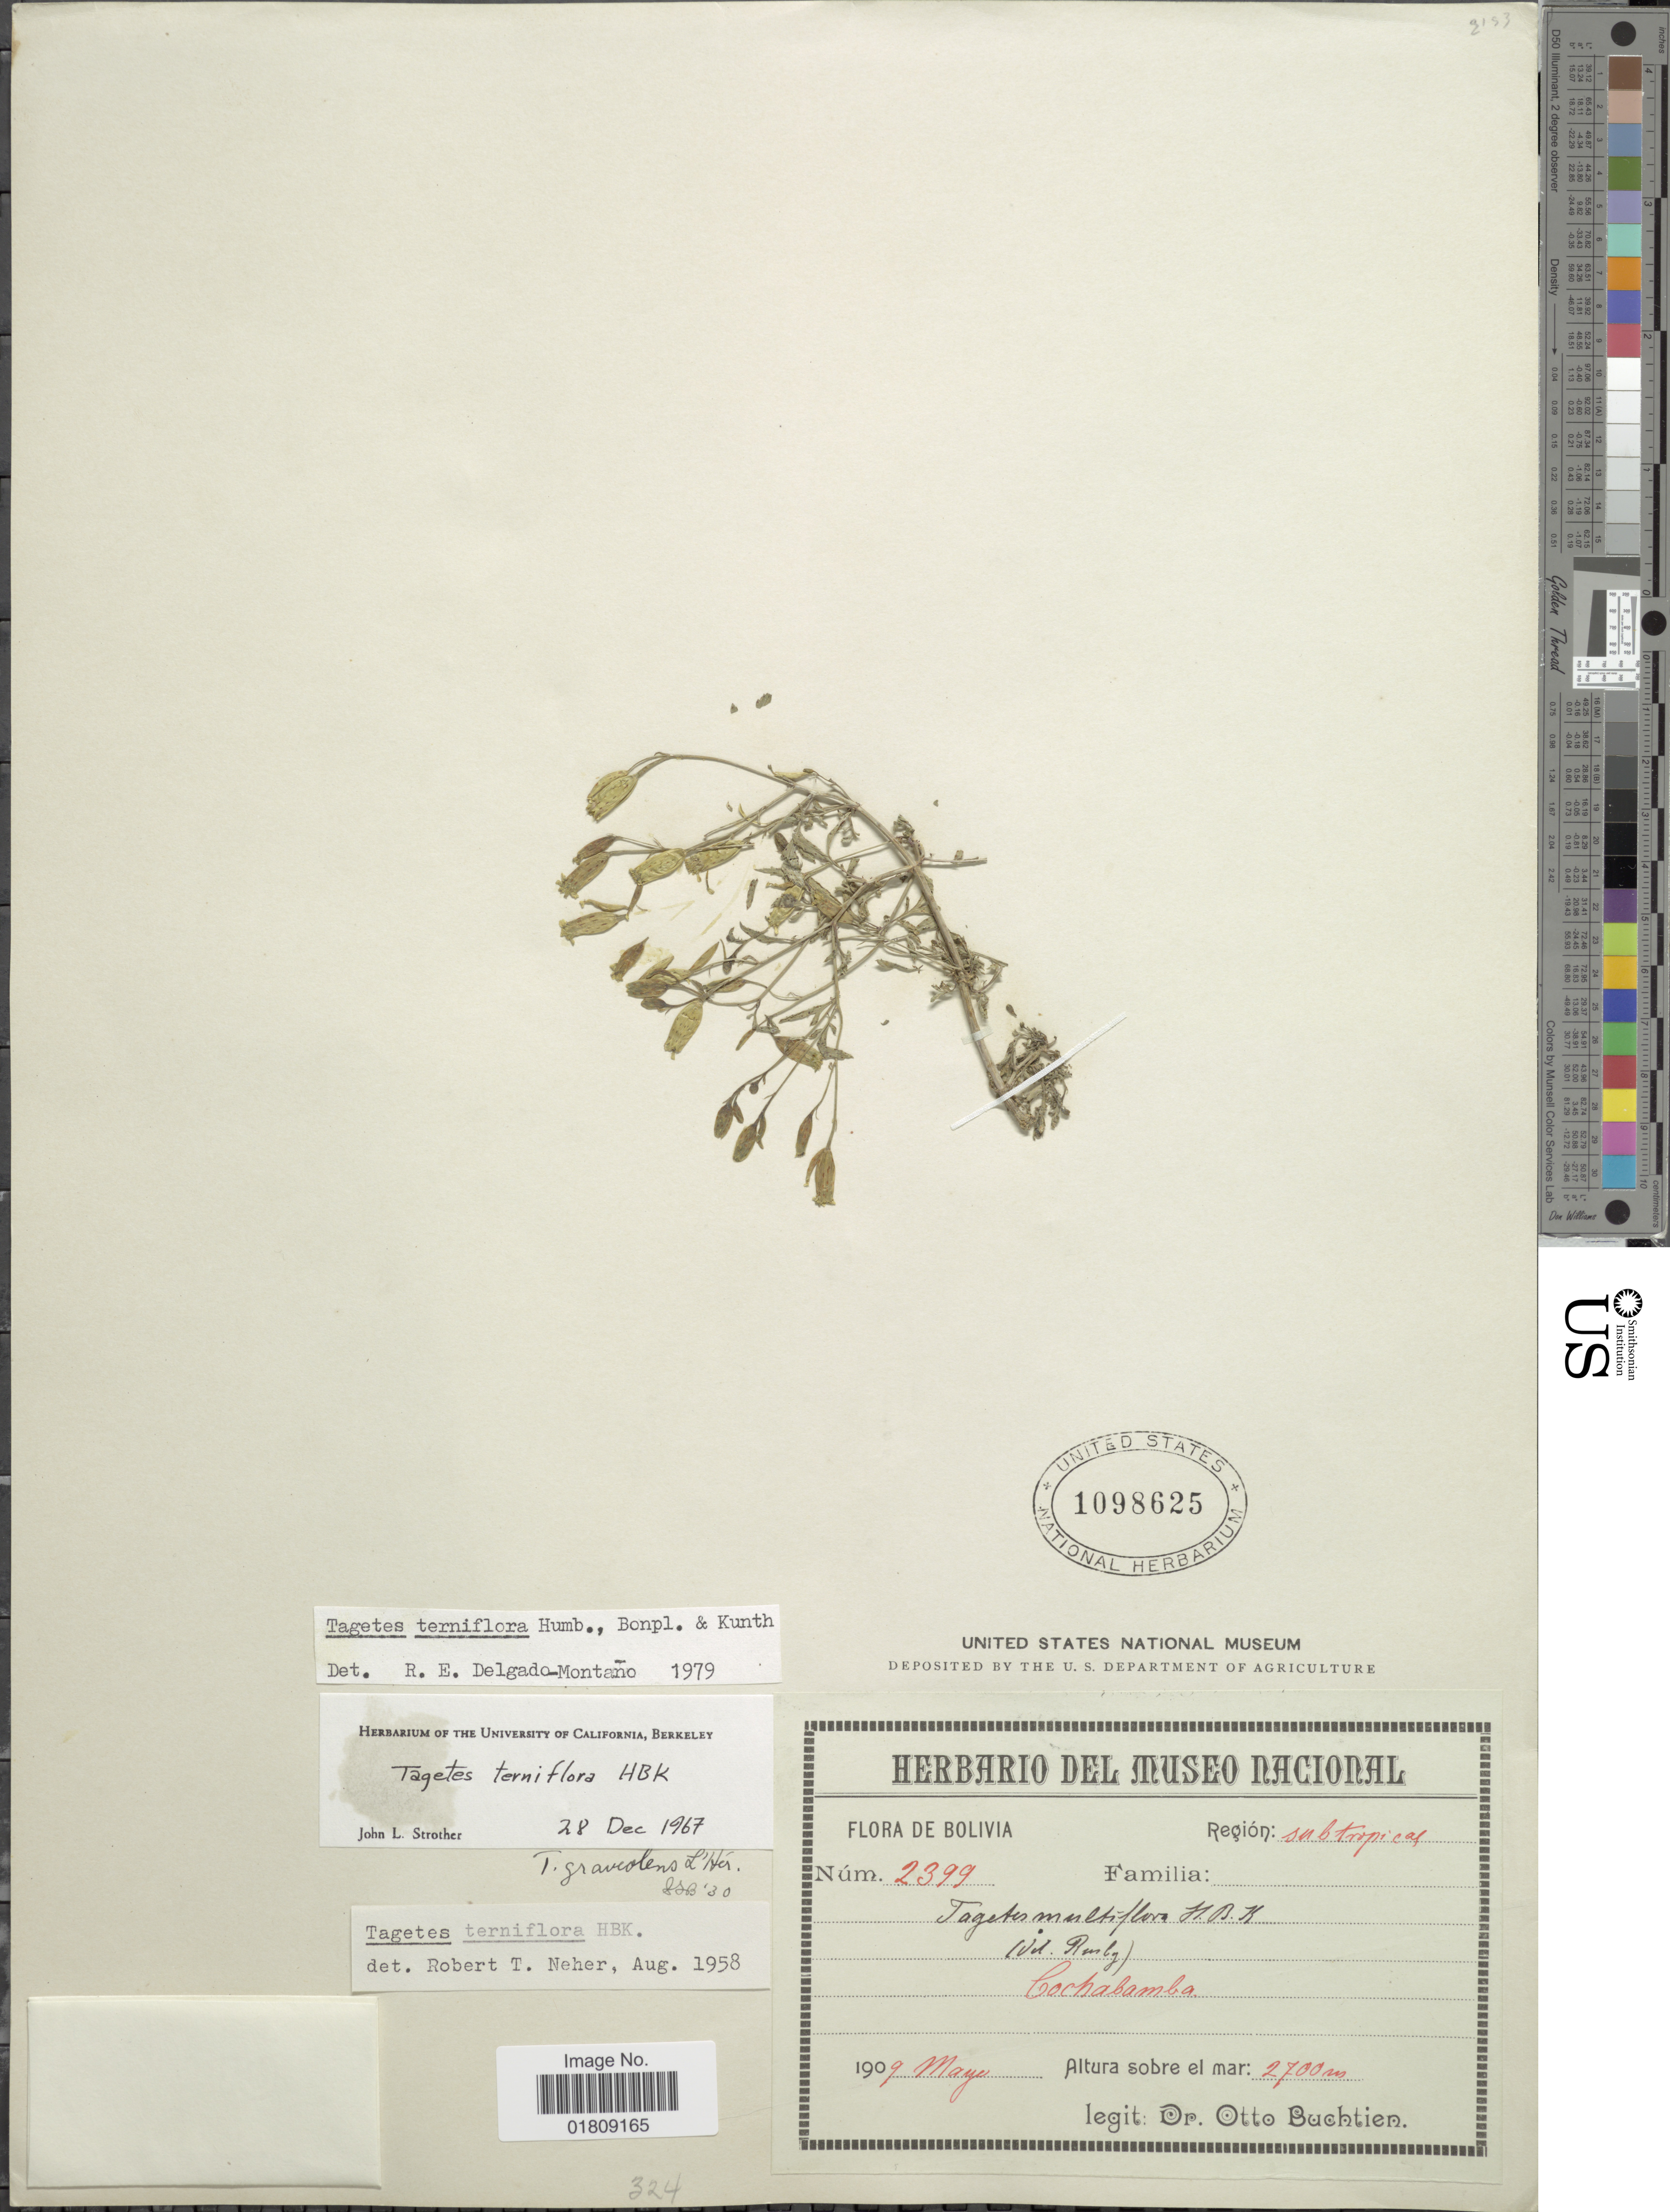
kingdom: Plantae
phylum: Tracheophyta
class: Magnoliopsida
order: Asterales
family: Asteraceae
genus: Tagetes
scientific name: Tagetes terniflora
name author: Kunth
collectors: O. Buchtien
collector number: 2399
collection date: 1909-05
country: Bolivia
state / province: Cochabamba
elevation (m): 2700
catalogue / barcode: US 1098625